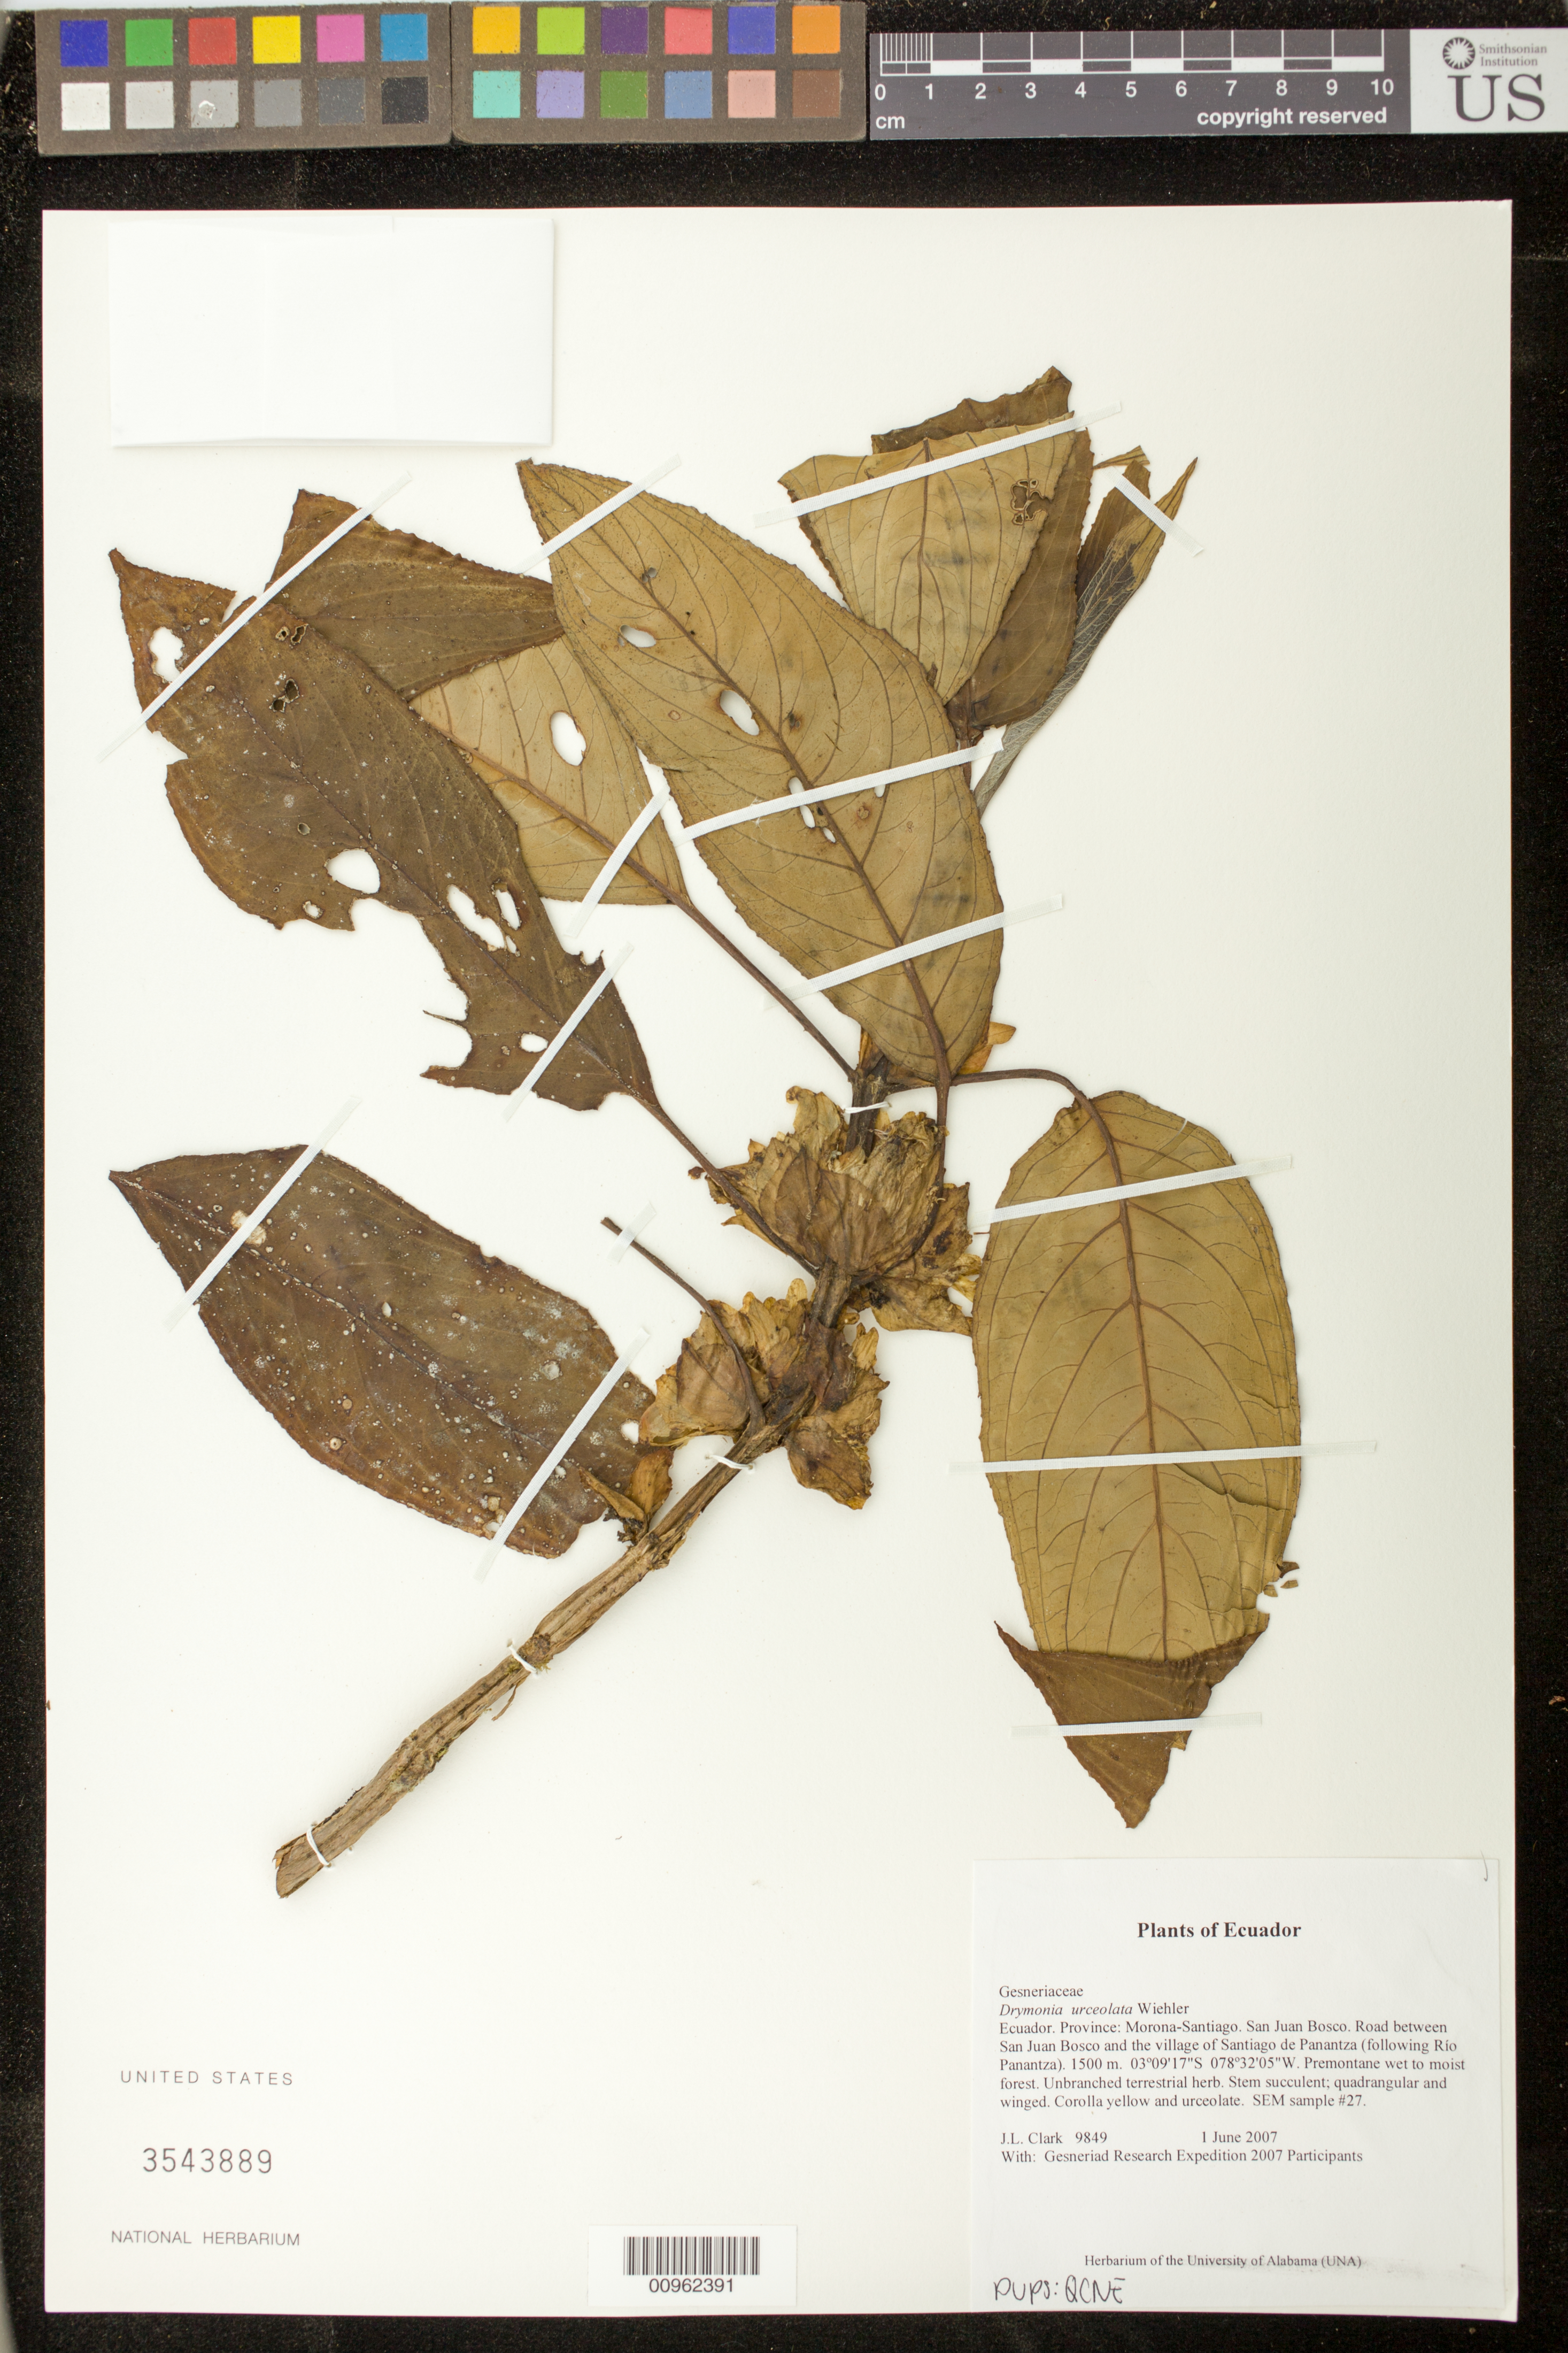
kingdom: Plantae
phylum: Tracheophyta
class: Magnoliopsida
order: Lamiales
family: Gesneriaceae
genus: Drymonia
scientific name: Drymonia urceolata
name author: Wiehler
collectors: J. L. Clark & Gesneriad Research Expedition 2007 Participants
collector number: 9849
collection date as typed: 01 Jun 2007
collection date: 2007-06-01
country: Ecuador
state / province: Morona-Santiago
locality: San Juan Bosco. Road between San Juan Bosco and the village of Santiago de Panantza (following Río Panantza)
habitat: Premontane wet to moist forest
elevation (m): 1500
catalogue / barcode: US 3543889